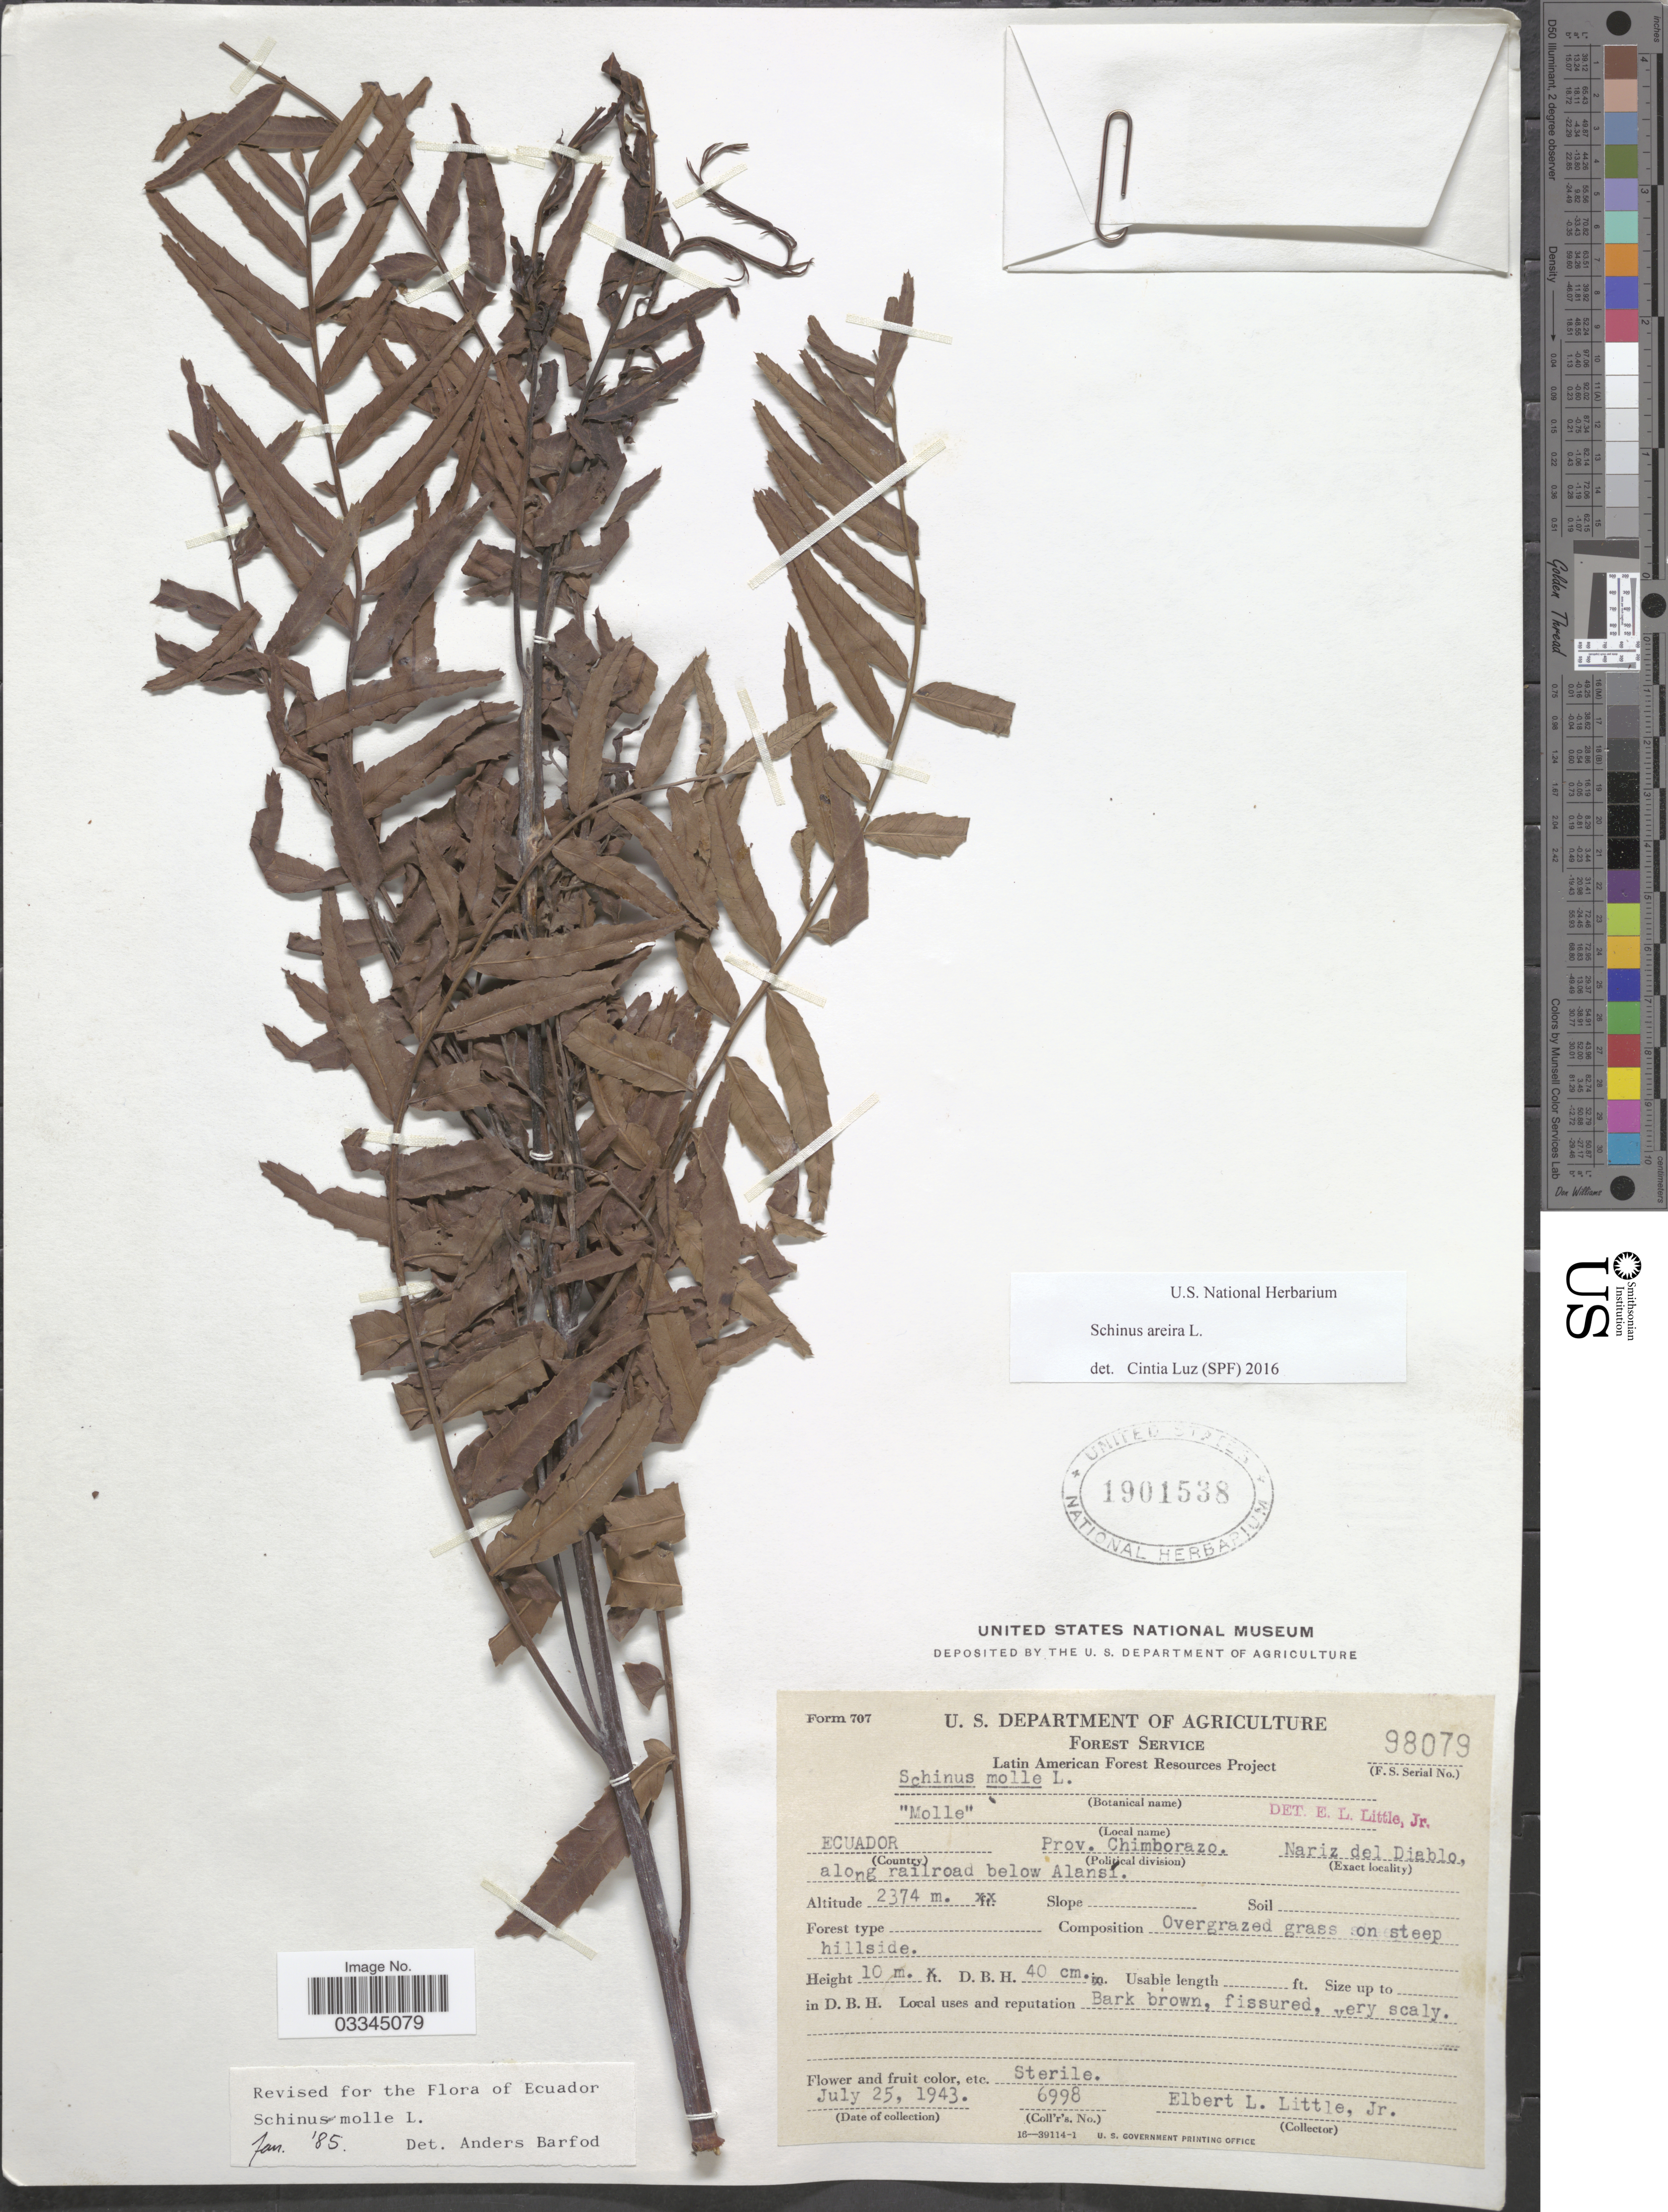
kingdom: Plantae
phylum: Tracheophyta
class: Magnoliopsida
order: Sapindales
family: Anacardiaceae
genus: Schinus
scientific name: Schinus areira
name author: L.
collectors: E. L. Little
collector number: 6998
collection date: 1943-07-25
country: Ecuador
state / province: Chimborazo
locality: Nariz del Diablo, along railroad below Alansí.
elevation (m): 2374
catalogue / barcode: US 1901538